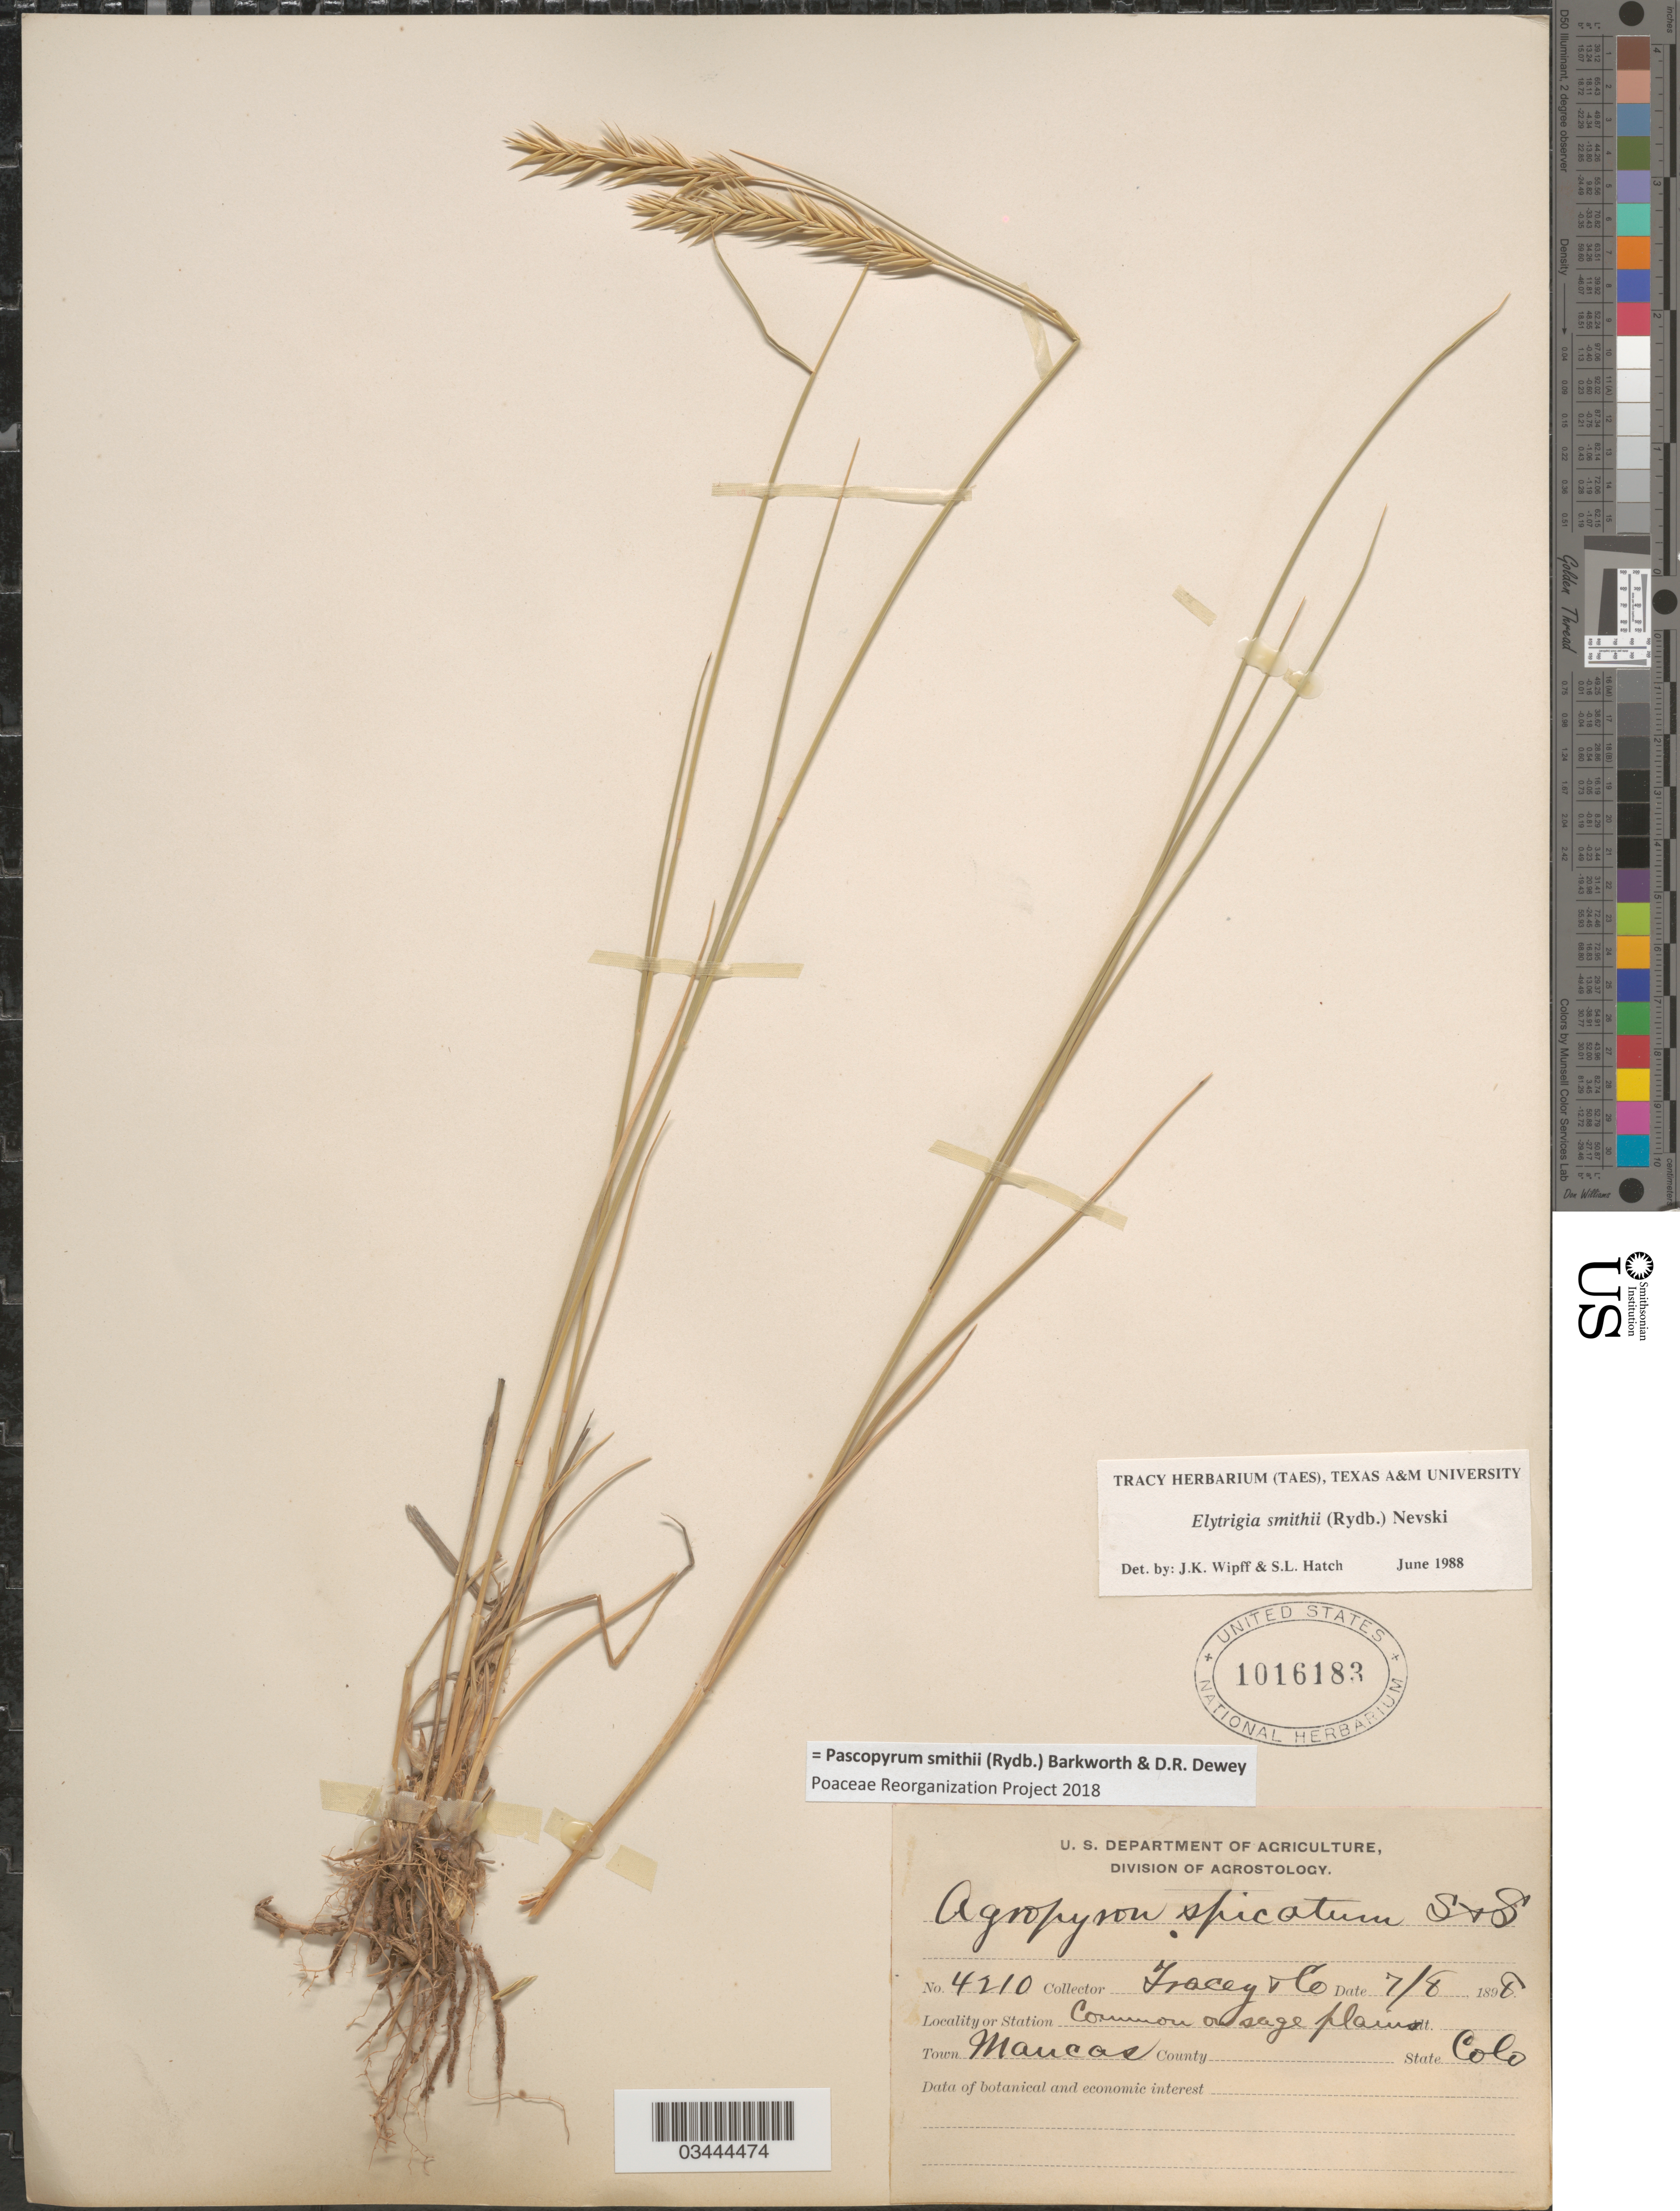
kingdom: Plantae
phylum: Tracheophyta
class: Liliopsida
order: Poales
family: Poaceae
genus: Pascopyrum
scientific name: Pascopyrum smithii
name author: (Rydb.) Barkworth & Dewey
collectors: Tracey & et al.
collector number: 4210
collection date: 1898-07-08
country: United States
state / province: Colorado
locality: Town Mancos.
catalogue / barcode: US 1016183